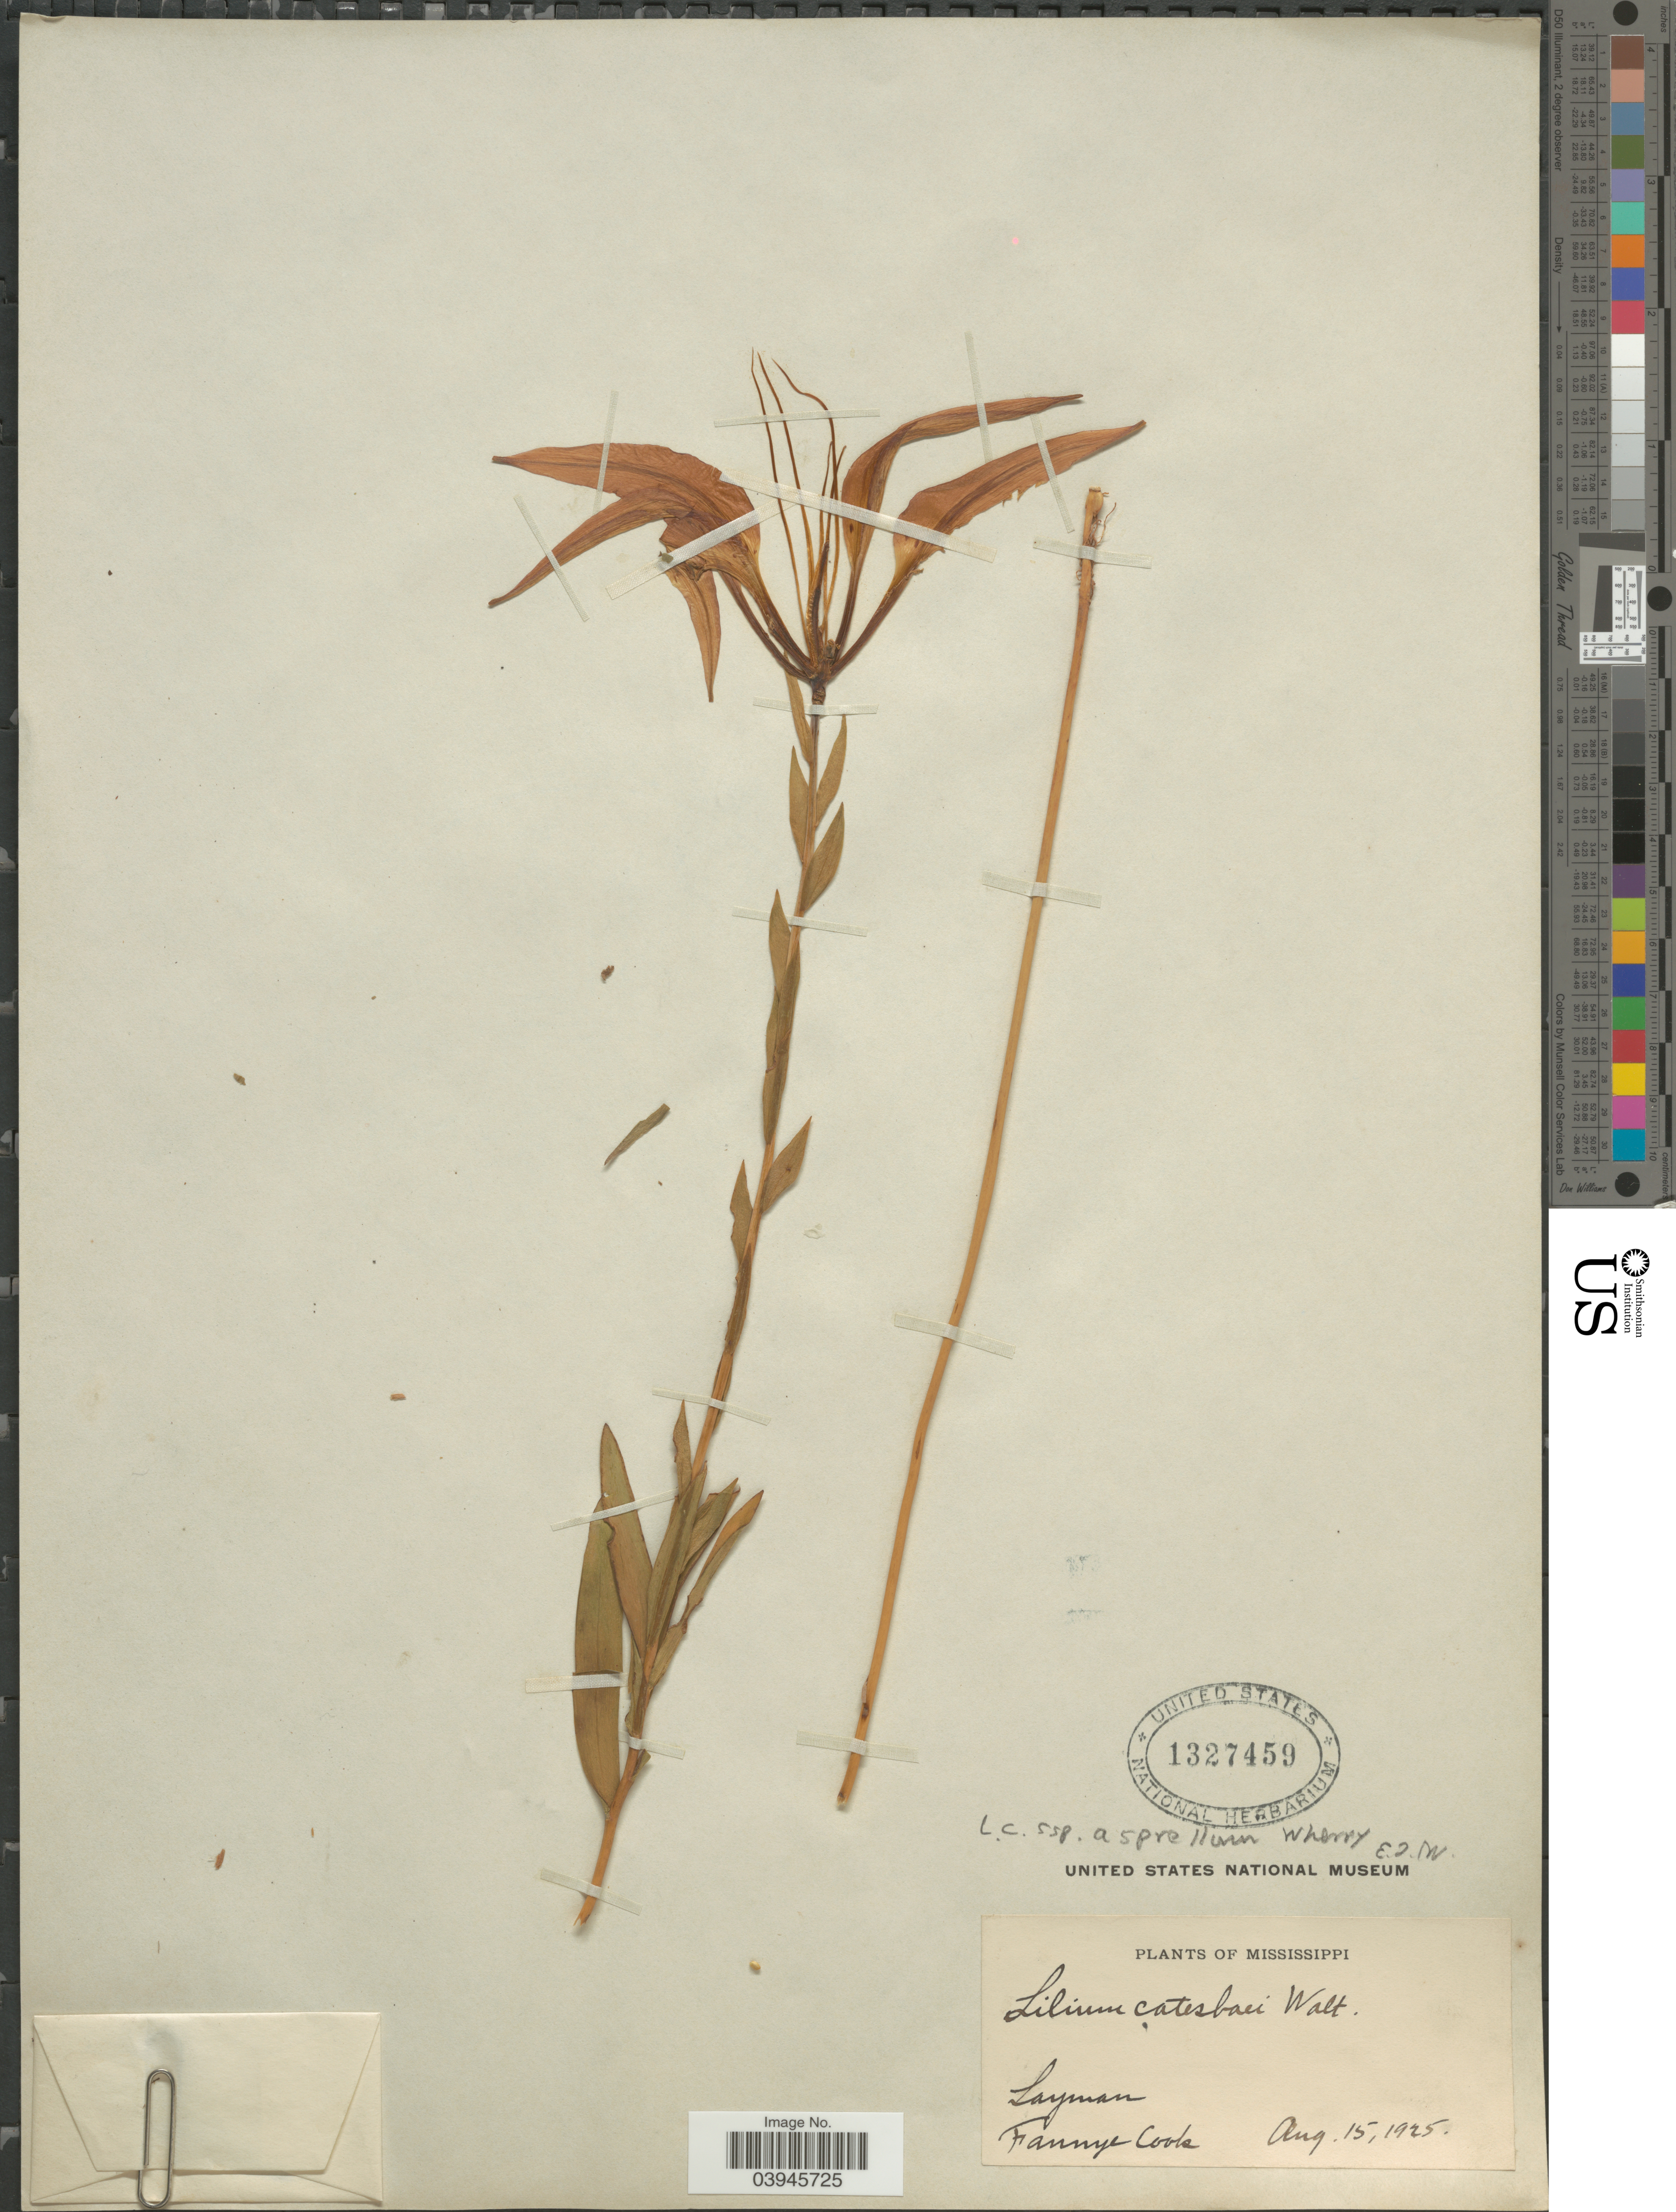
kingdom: Plantae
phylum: Tracheophyta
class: Liliopsida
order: Liliales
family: Liliaceae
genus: Lilium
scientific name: Lilium catesbaei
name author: Walter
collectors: F. A. Cook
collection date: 1925-08-15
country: United States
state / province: Mississippi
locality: Layman.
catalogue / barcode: US 1327459